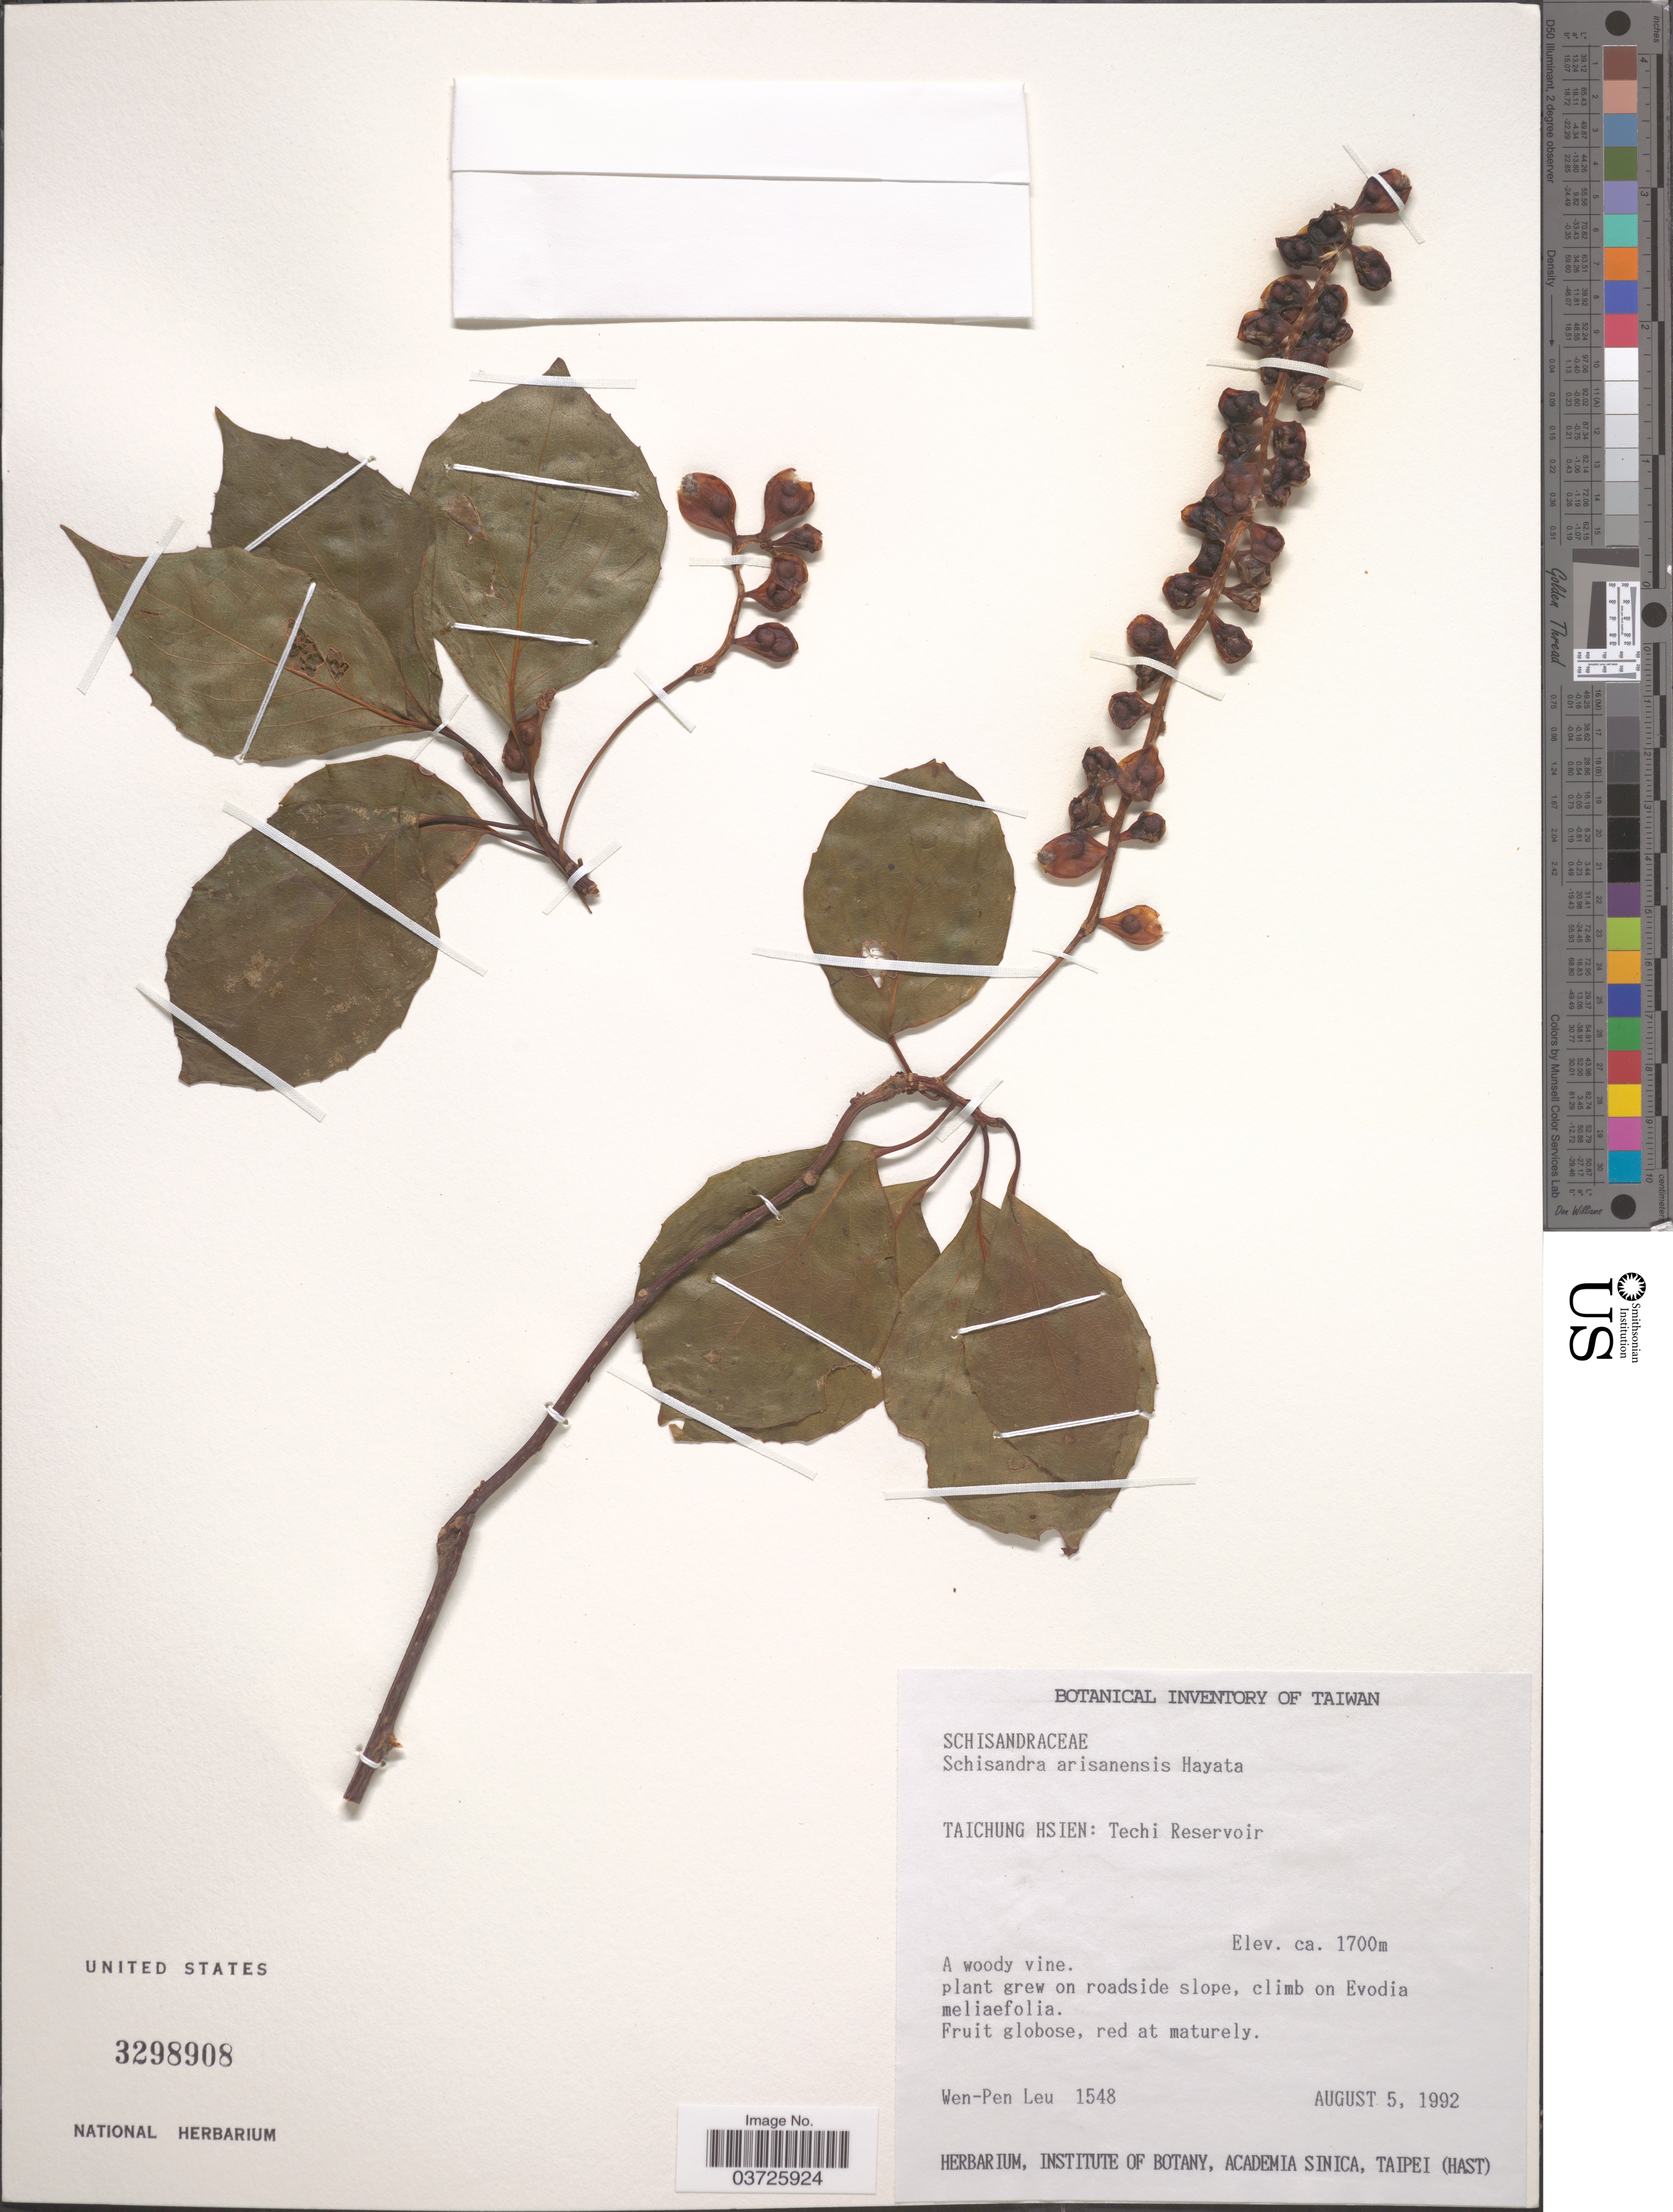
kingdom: Plantae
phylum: Tracheophyta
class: Magnoliopsida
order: Austrobaileyales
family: Schisandraceae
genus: Schisandra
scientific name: Schisandra arisanensis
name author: Hayata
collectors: W. Leu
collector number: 1548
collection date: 1992-08-05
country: Taiwan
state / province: Taichung City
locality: Taichung Hsien: Techi Reservoir.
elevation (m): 1700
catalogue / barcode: US 3298908